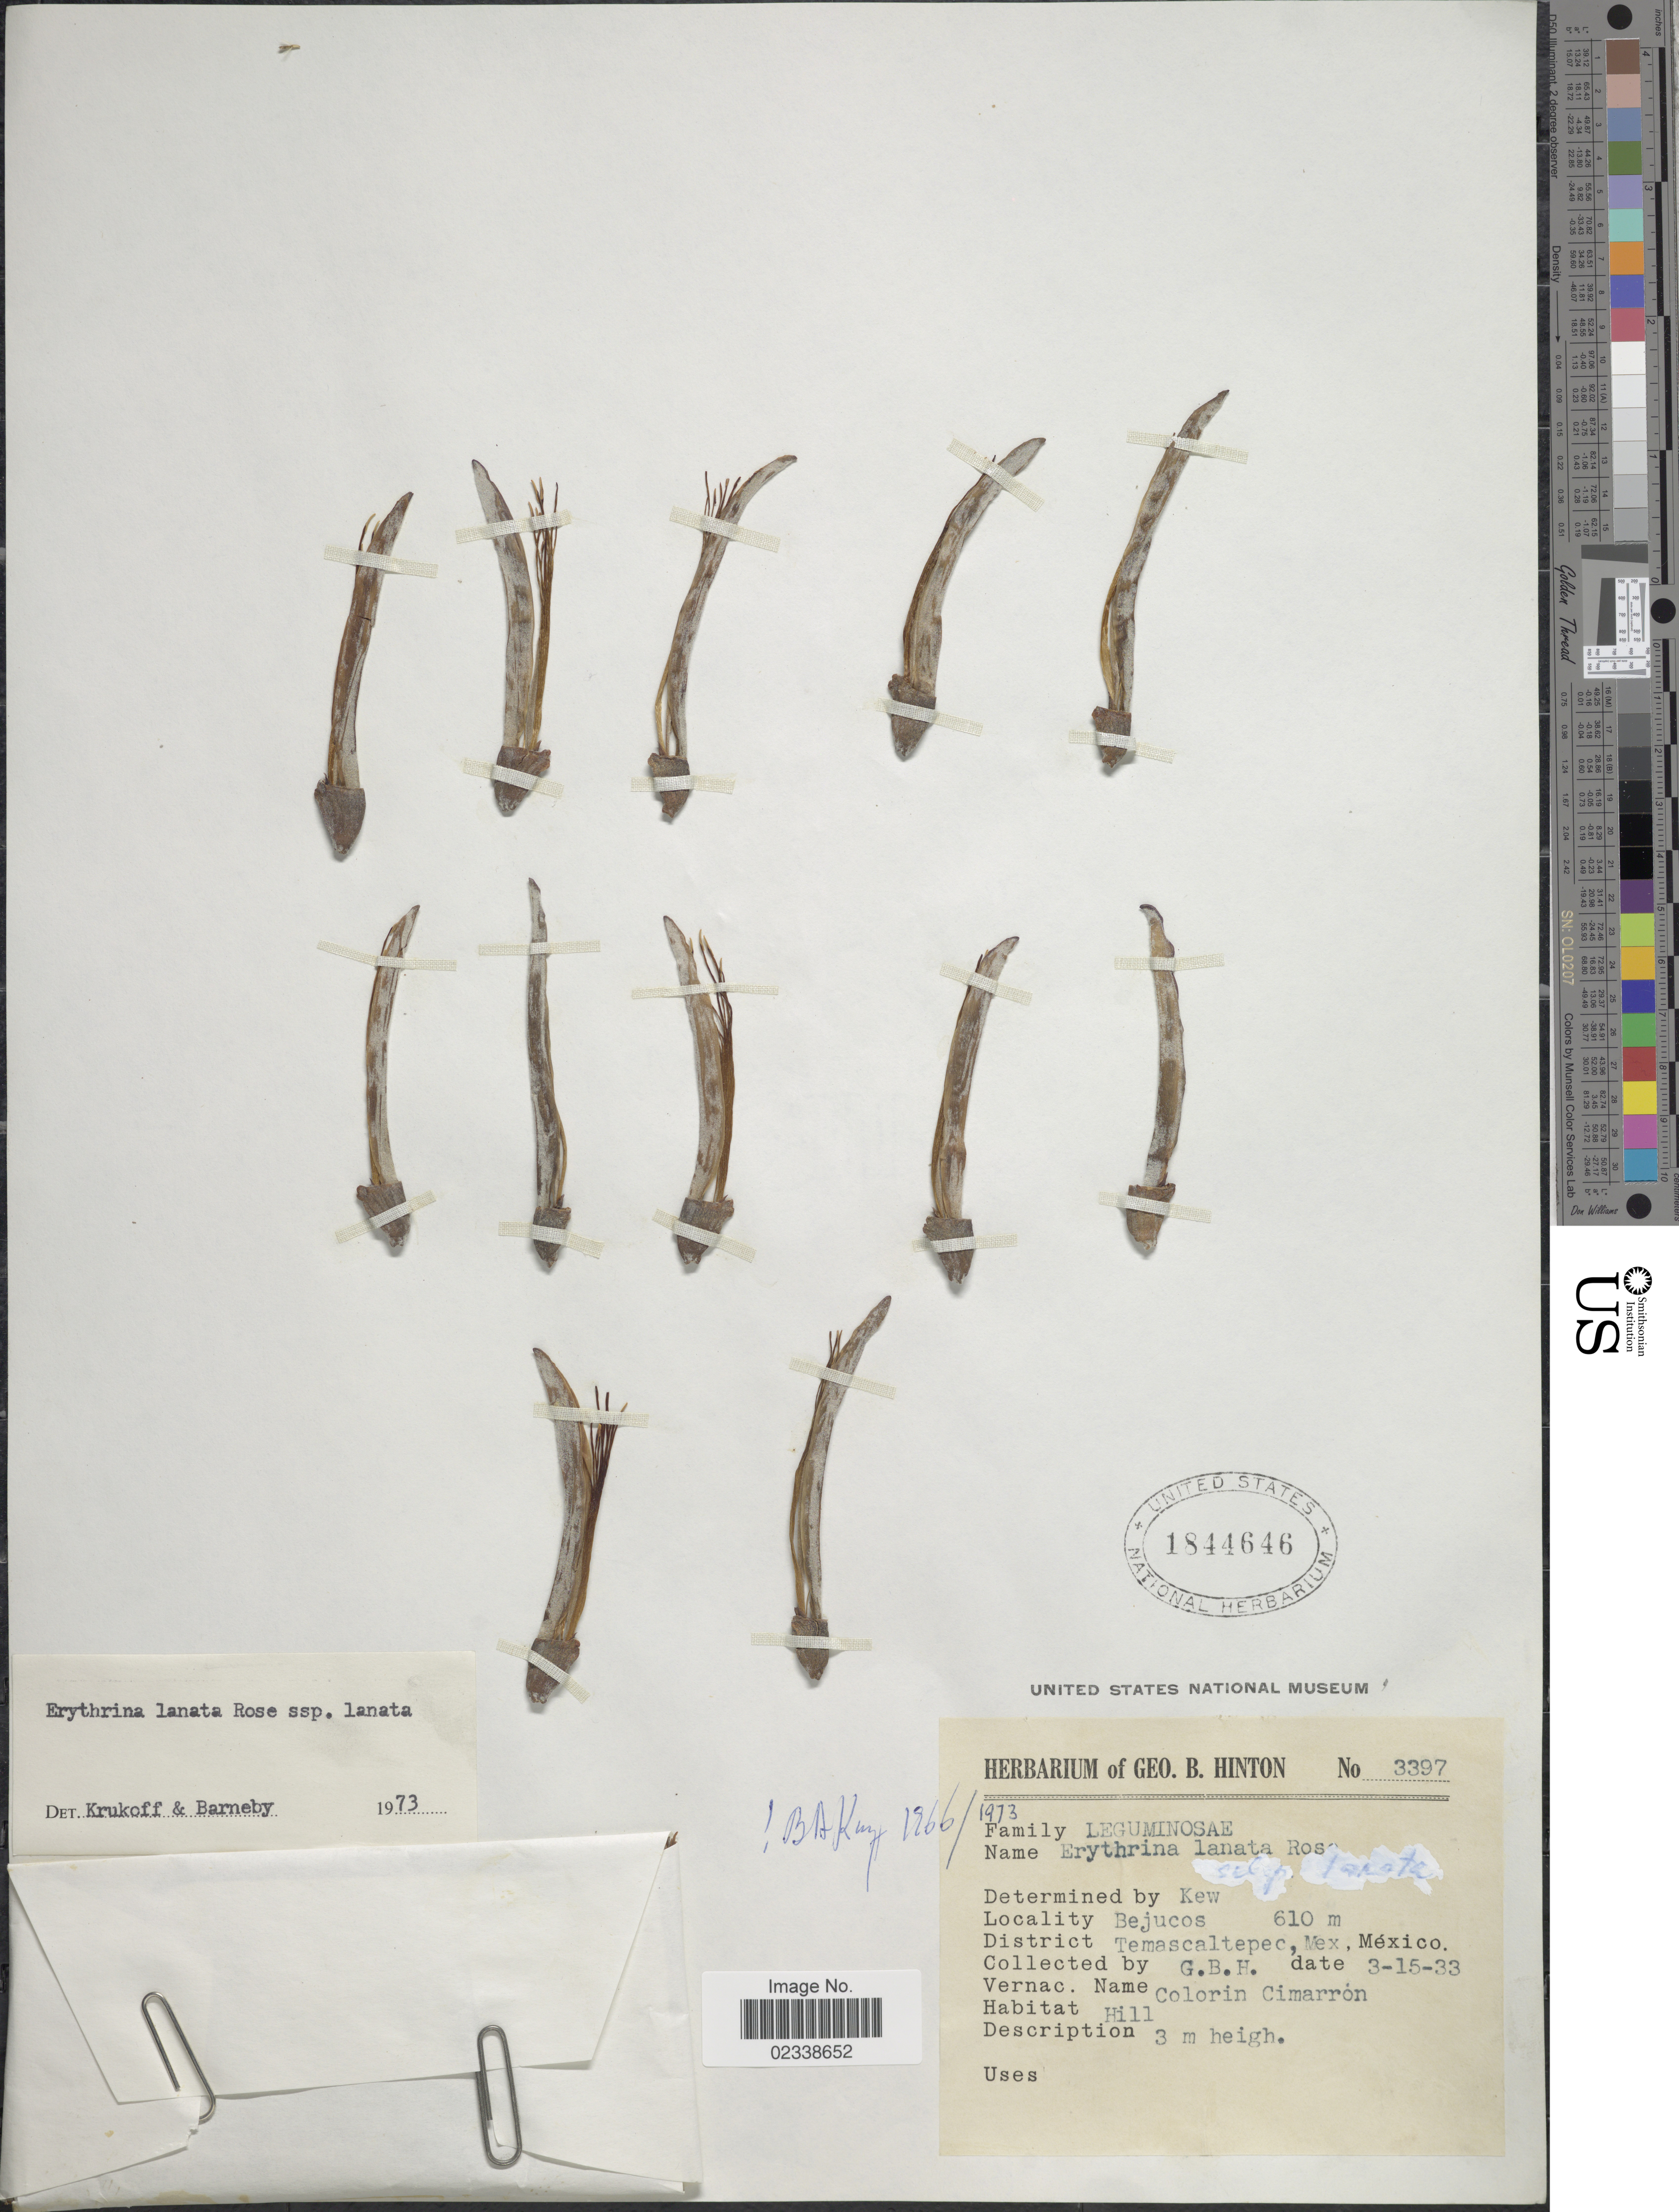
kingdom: Plantae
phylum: Tracheophyta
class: Magnoliopsida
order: Fabales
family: Fabaceae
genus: Erythrina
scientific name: Erythrina lanata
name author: Rose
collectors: G. B. Hinton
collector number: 3397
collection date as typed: Transcribed d/m/y: 15/3/33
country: Mexico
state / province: México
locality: Bejucos, District Temascaltepec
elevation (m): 610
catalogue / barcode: US 1844646